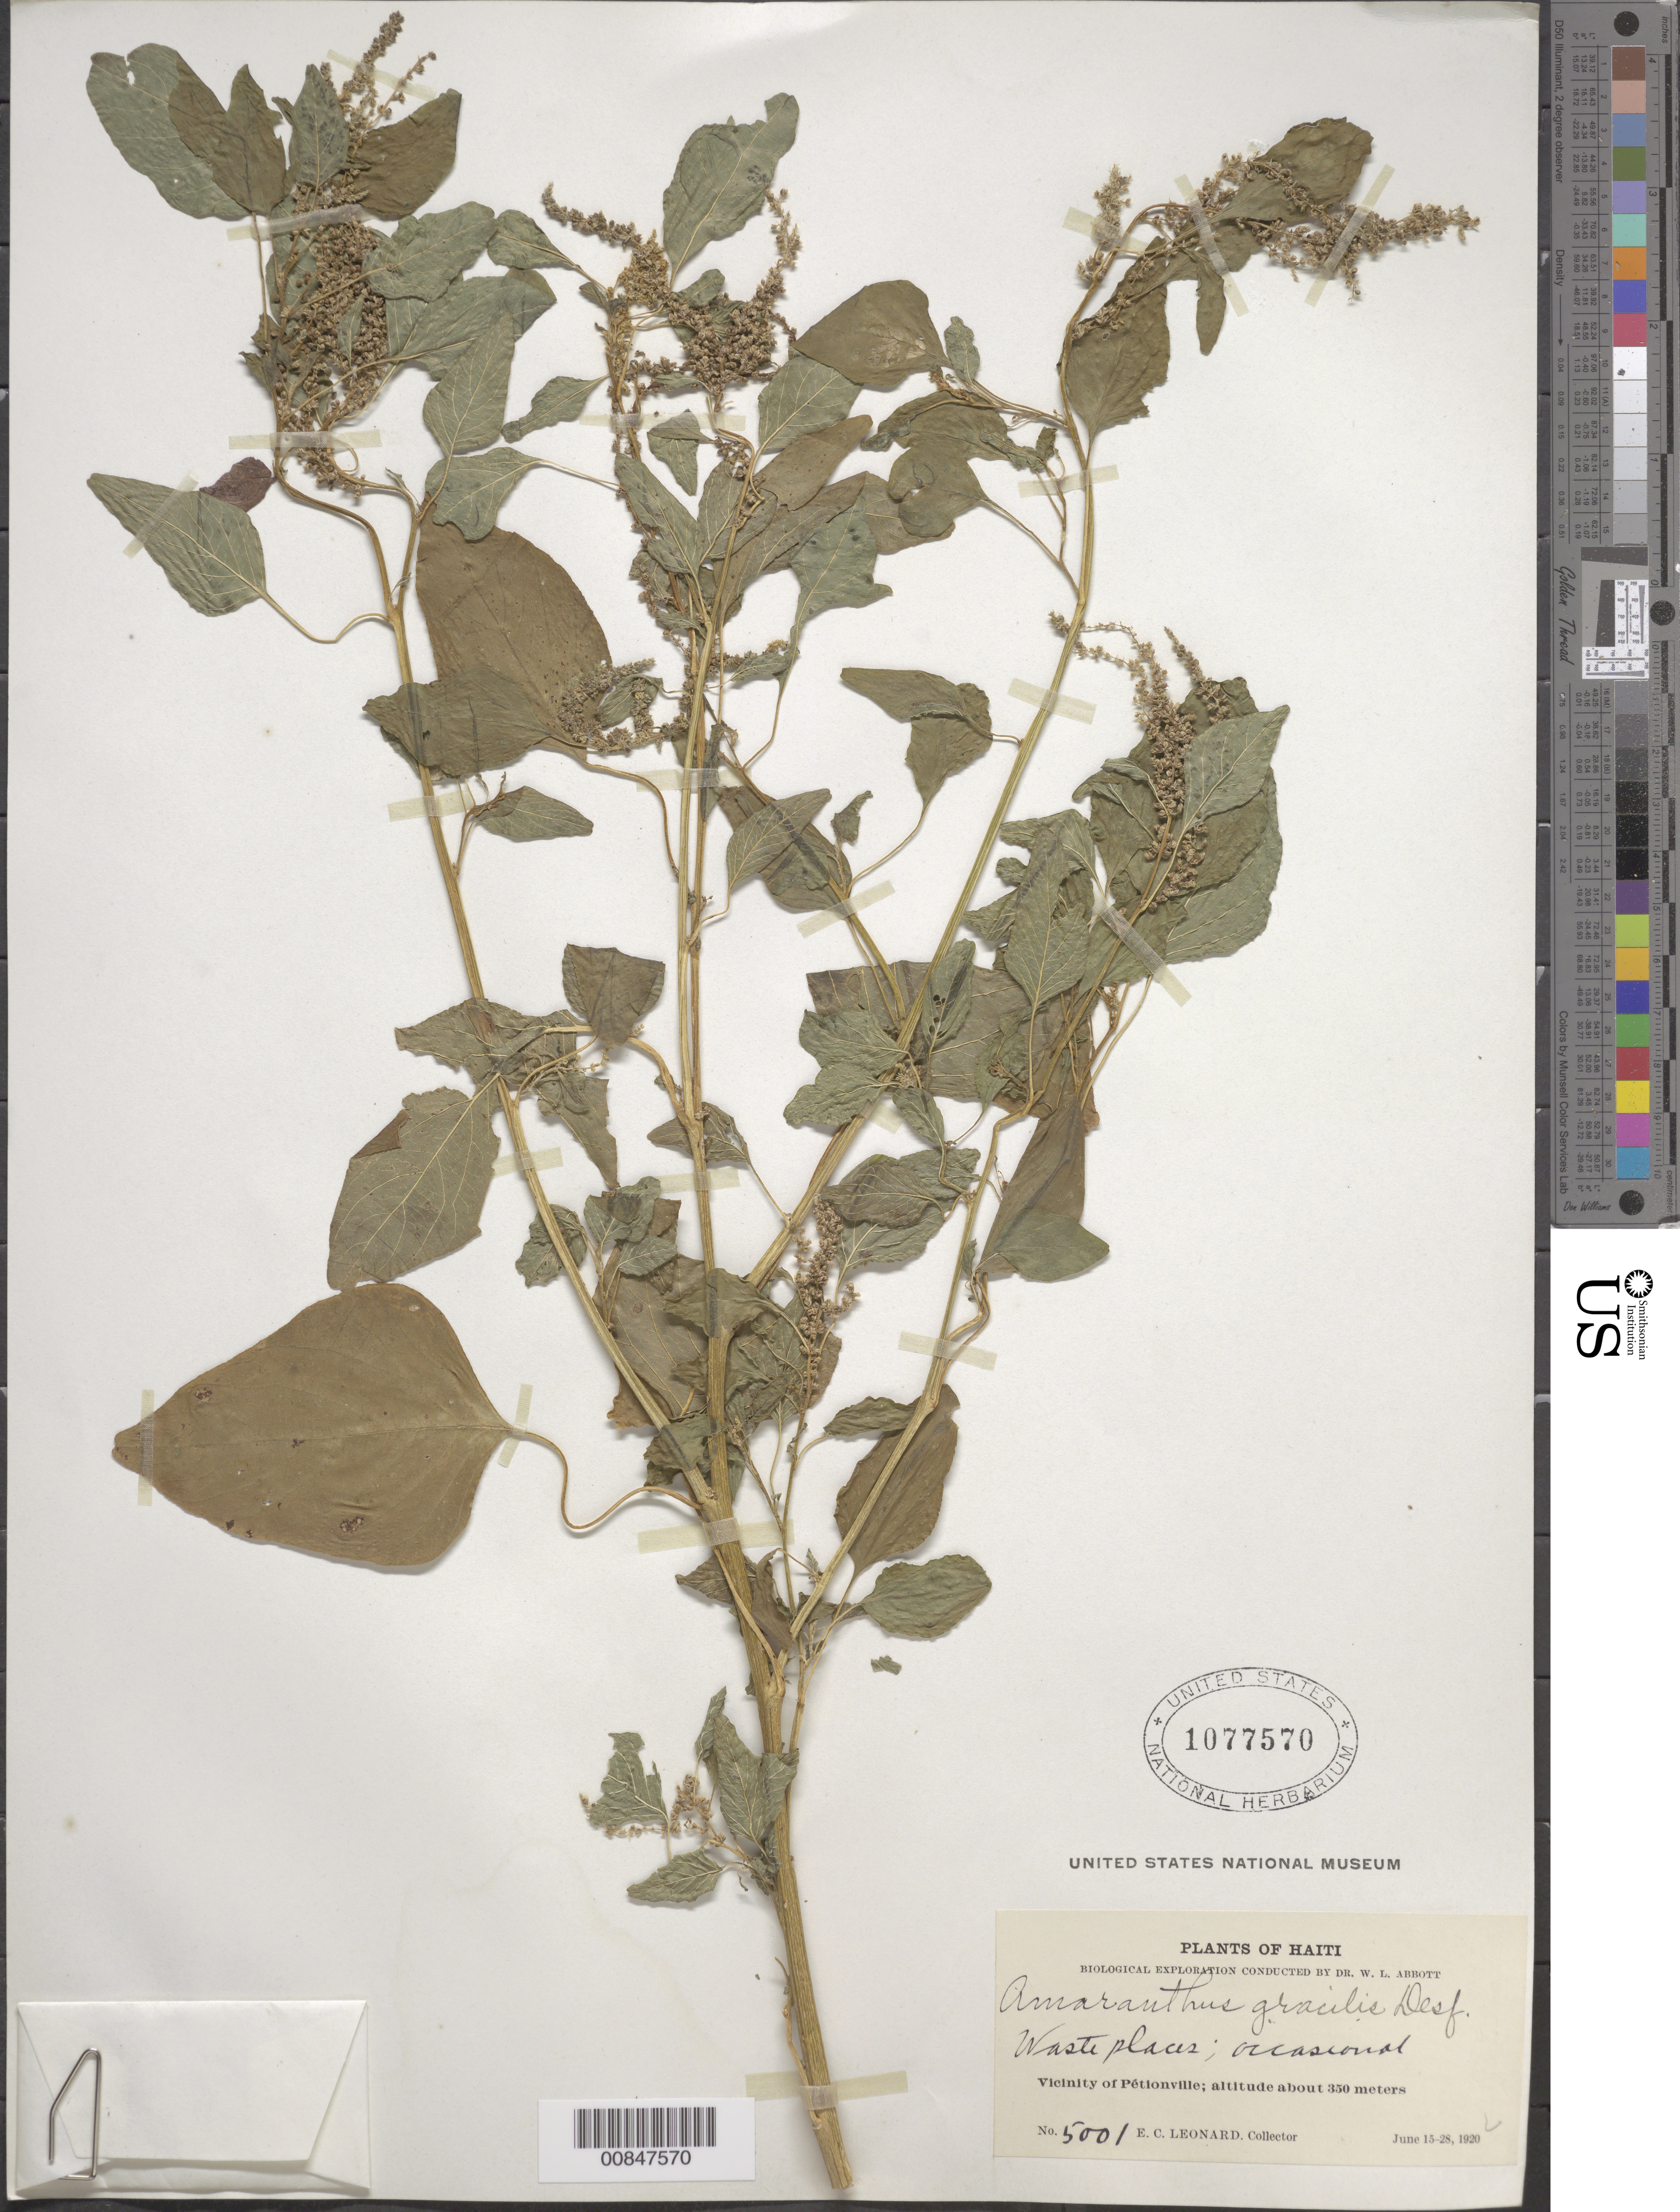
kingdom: Plantae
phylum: Tracheophyta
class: Magnoliopsida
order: Caryophyllales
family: Amaranthaceae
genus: Amaranthus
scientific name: Amaranthus viridis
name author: L.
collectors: E. C. Leonard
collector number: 5001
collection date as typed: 15 Jun 1920 to 28 Jun 1920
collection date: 1920-06-15/1920-06-28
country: Haiti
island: Hispaniola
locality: Vicinity of Pétionville.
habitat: Waste places.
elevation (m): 350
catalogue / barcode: US 1077570